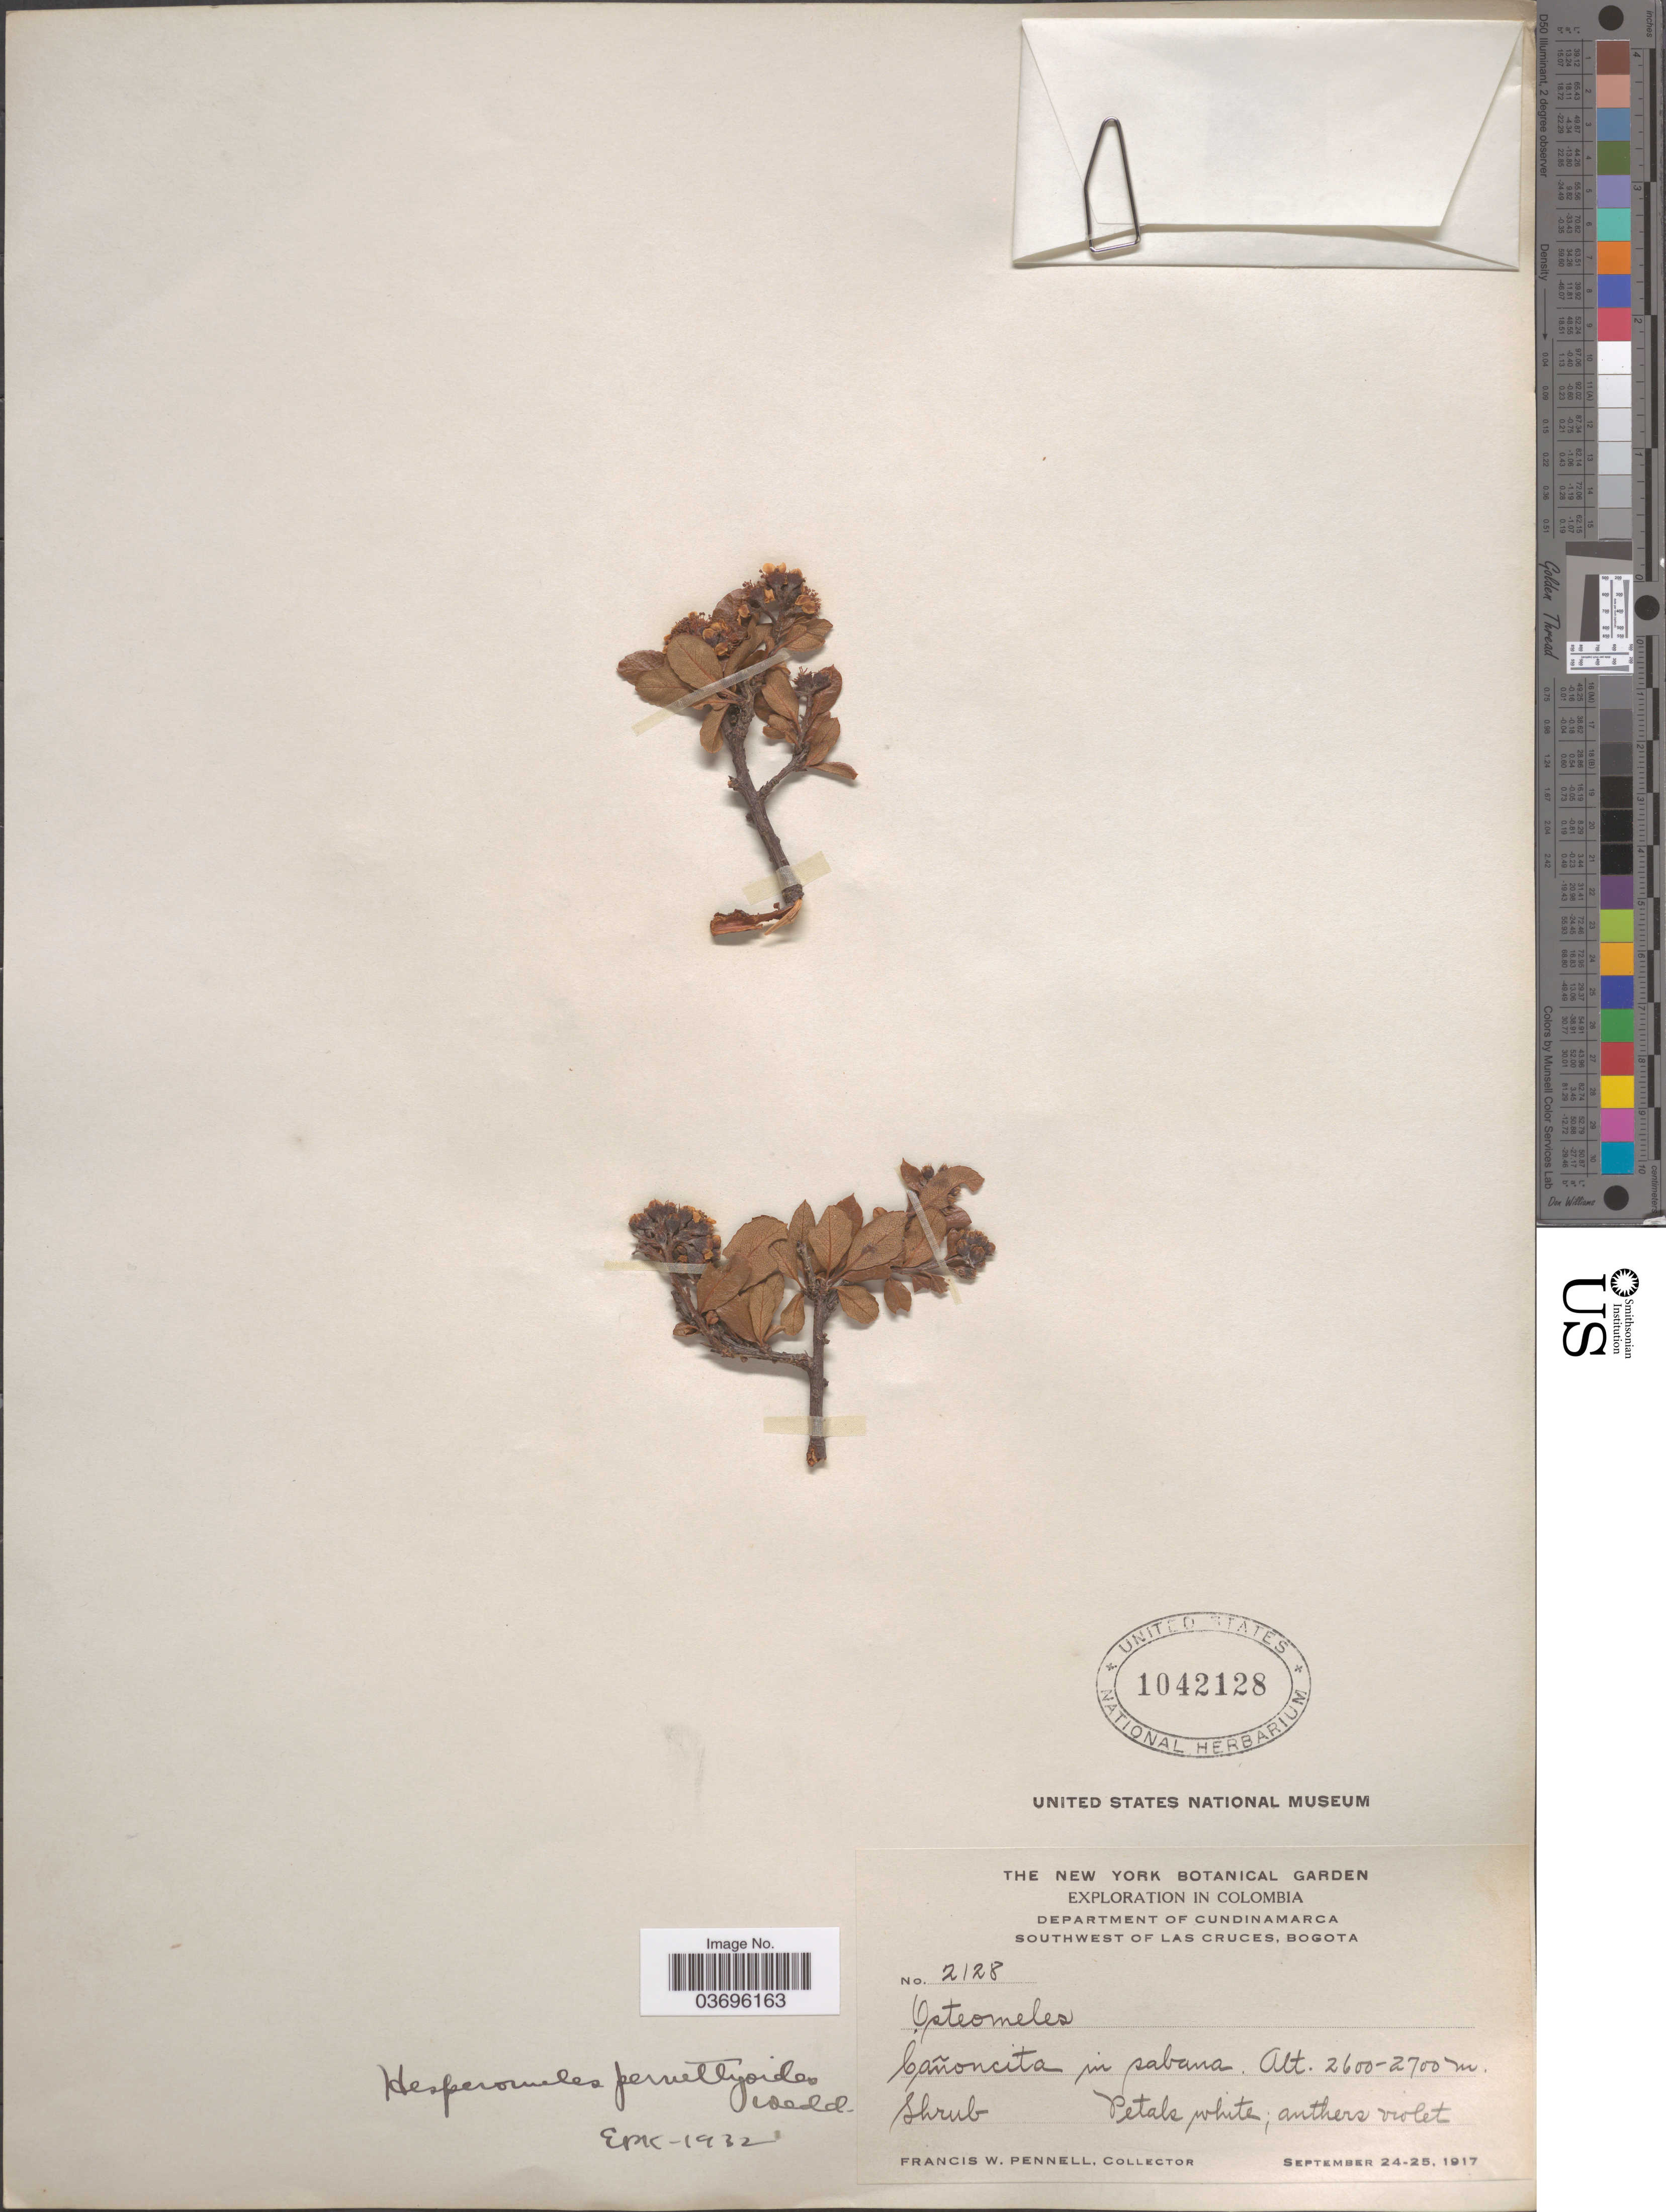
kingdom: Plantae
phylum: Tracheophyta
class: Magnoliopsida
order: Rosales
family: Rosaceae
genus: Hesperomeles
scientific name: Hesperomeles pernettyoides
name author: Wedd.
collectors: F. W. Pennell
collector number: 2128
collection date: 1917-09-24/1917-09-25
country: Colombia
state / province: Cundinamarca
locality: Department of Cundinamarca. Southwest of Las Cruces, Bogota.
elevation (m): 2600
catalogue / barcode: US 1042128